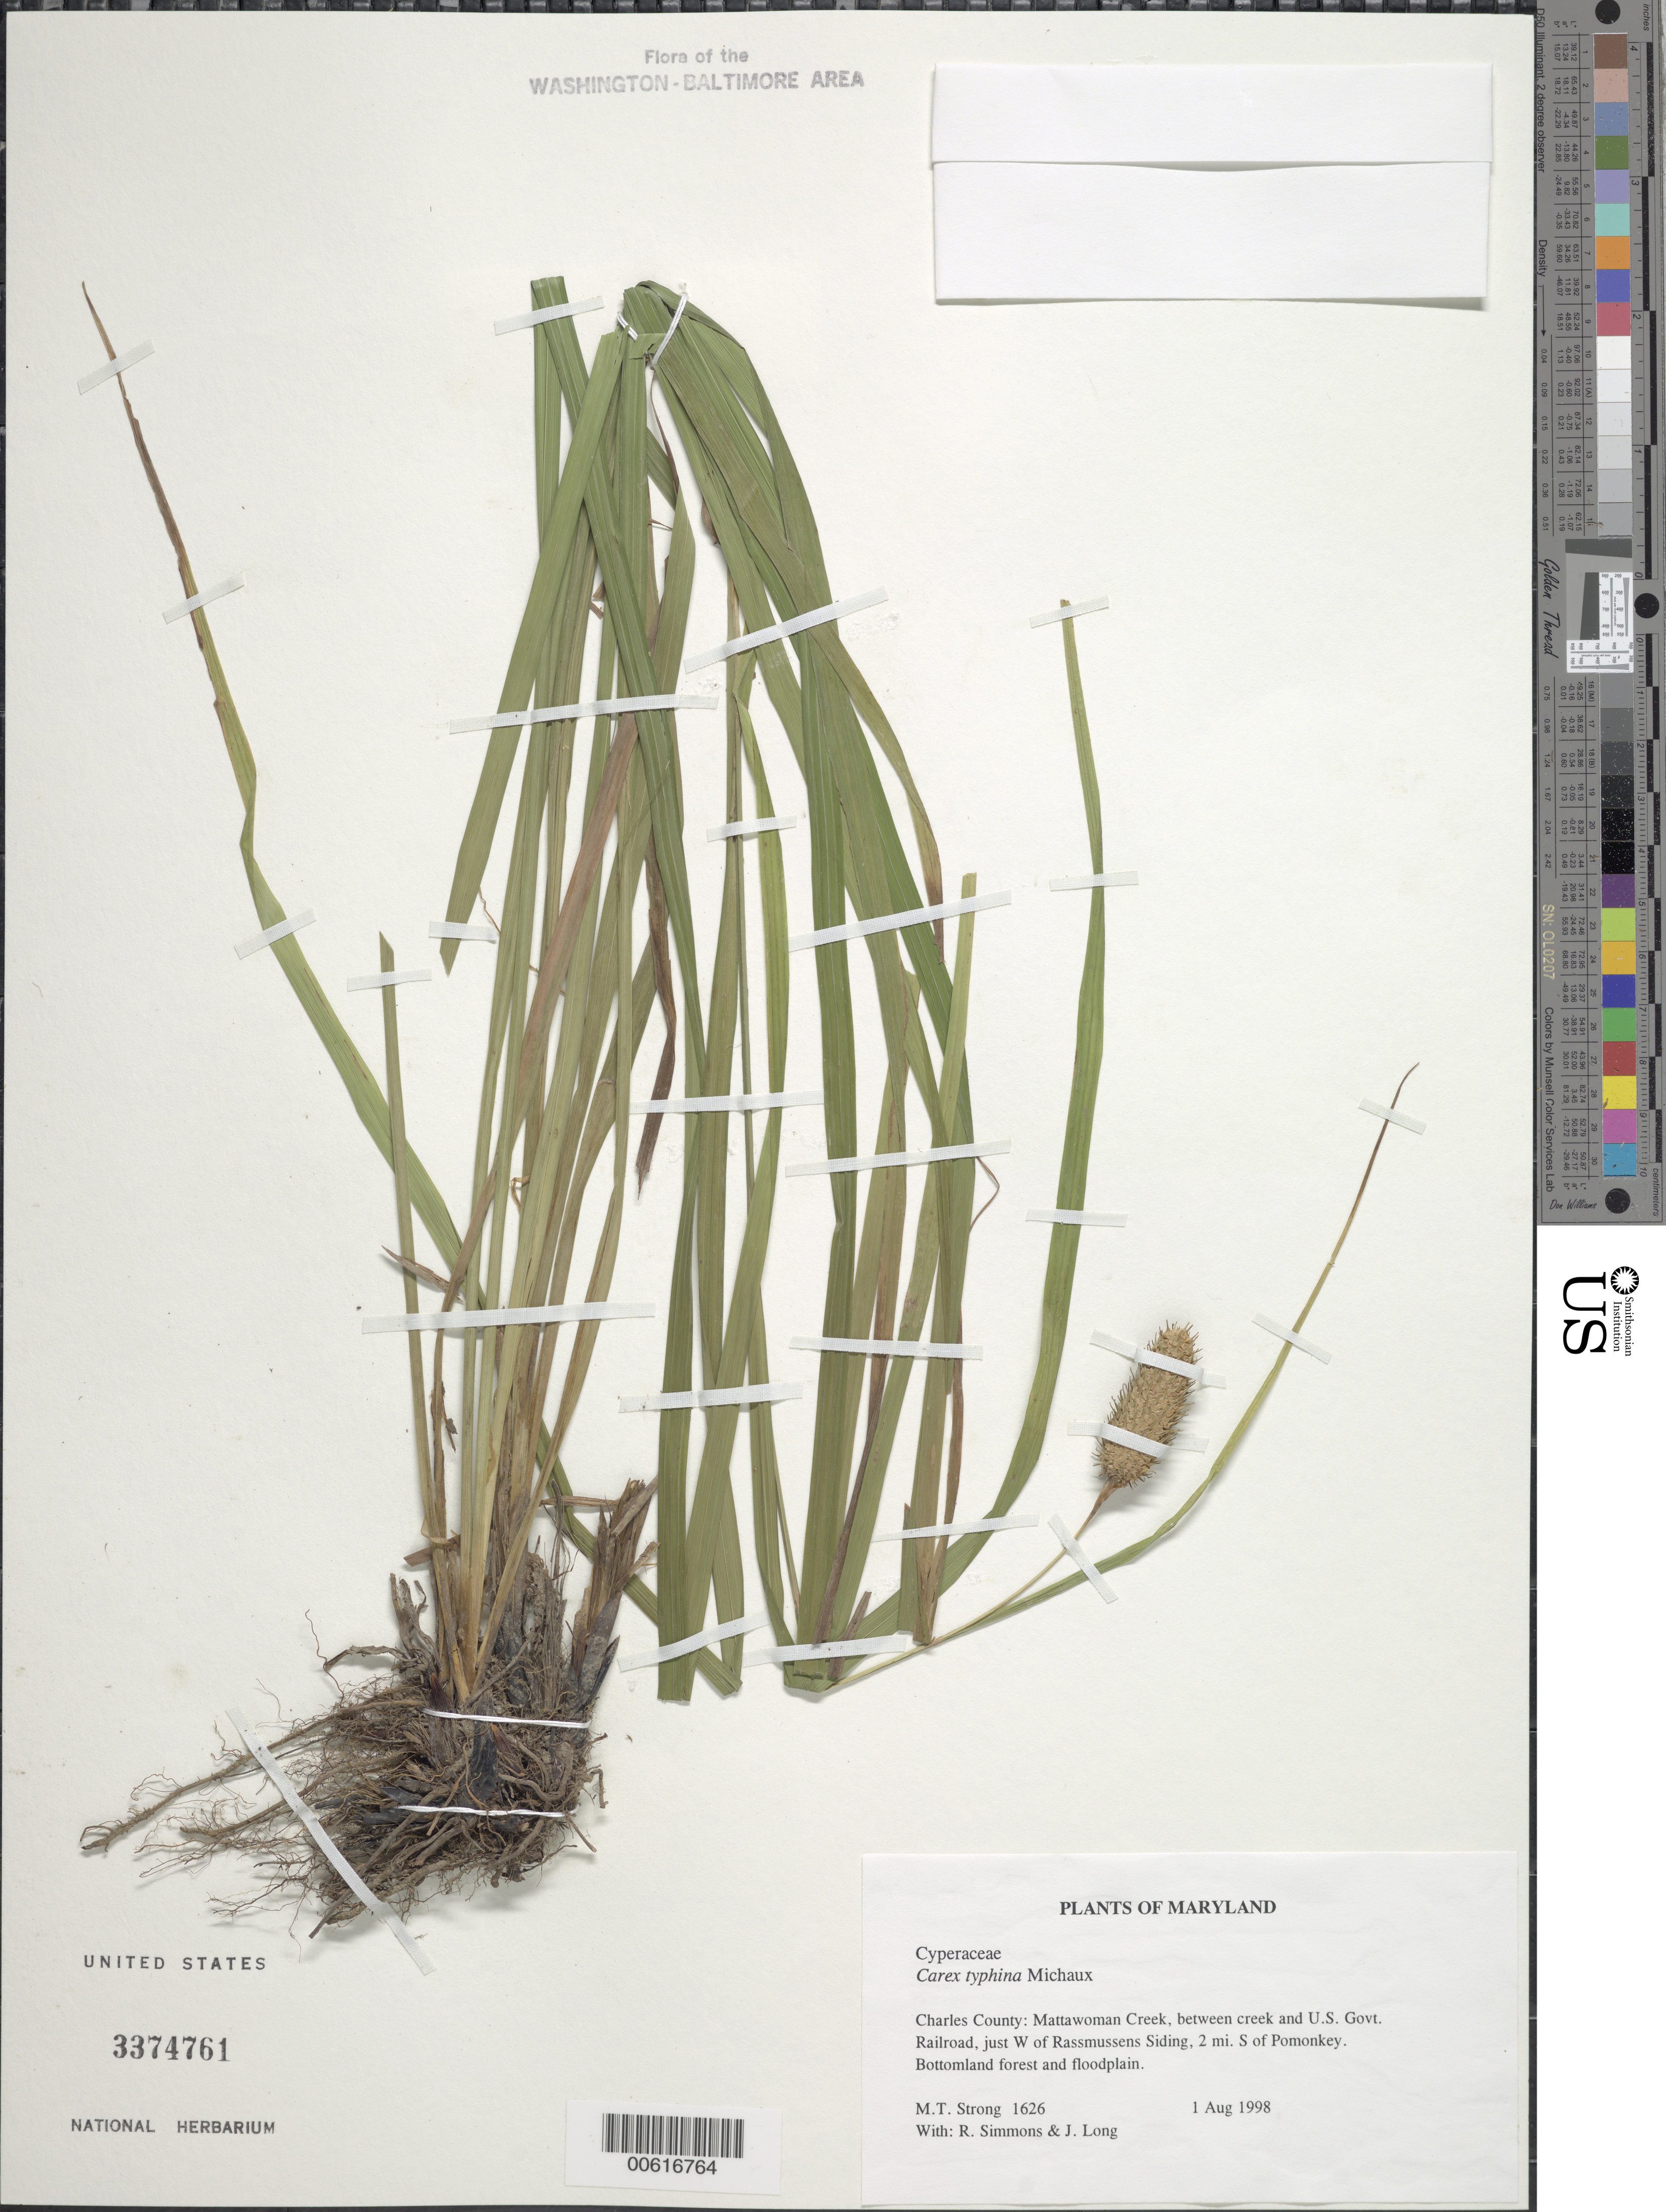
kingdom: Plantae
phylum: Tracheophyta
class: Liliopsida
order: Poales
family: Cyperaceae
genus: Carex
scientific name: Carex typhina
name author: Michx.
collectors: M. T. Strong, R. Simmons & J. Long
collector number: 1626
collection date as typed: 01 Aug 1998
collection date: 1998-08-01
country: United States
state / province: Maryland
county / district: Charles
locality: Mattawoman Creek, between creek and U.S. Govt. Railroad, just W of Rassmussens Siding, 2 mi. S of Pomonkey.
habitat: Bottomland forest and floodplain.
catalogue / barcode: US 3374761